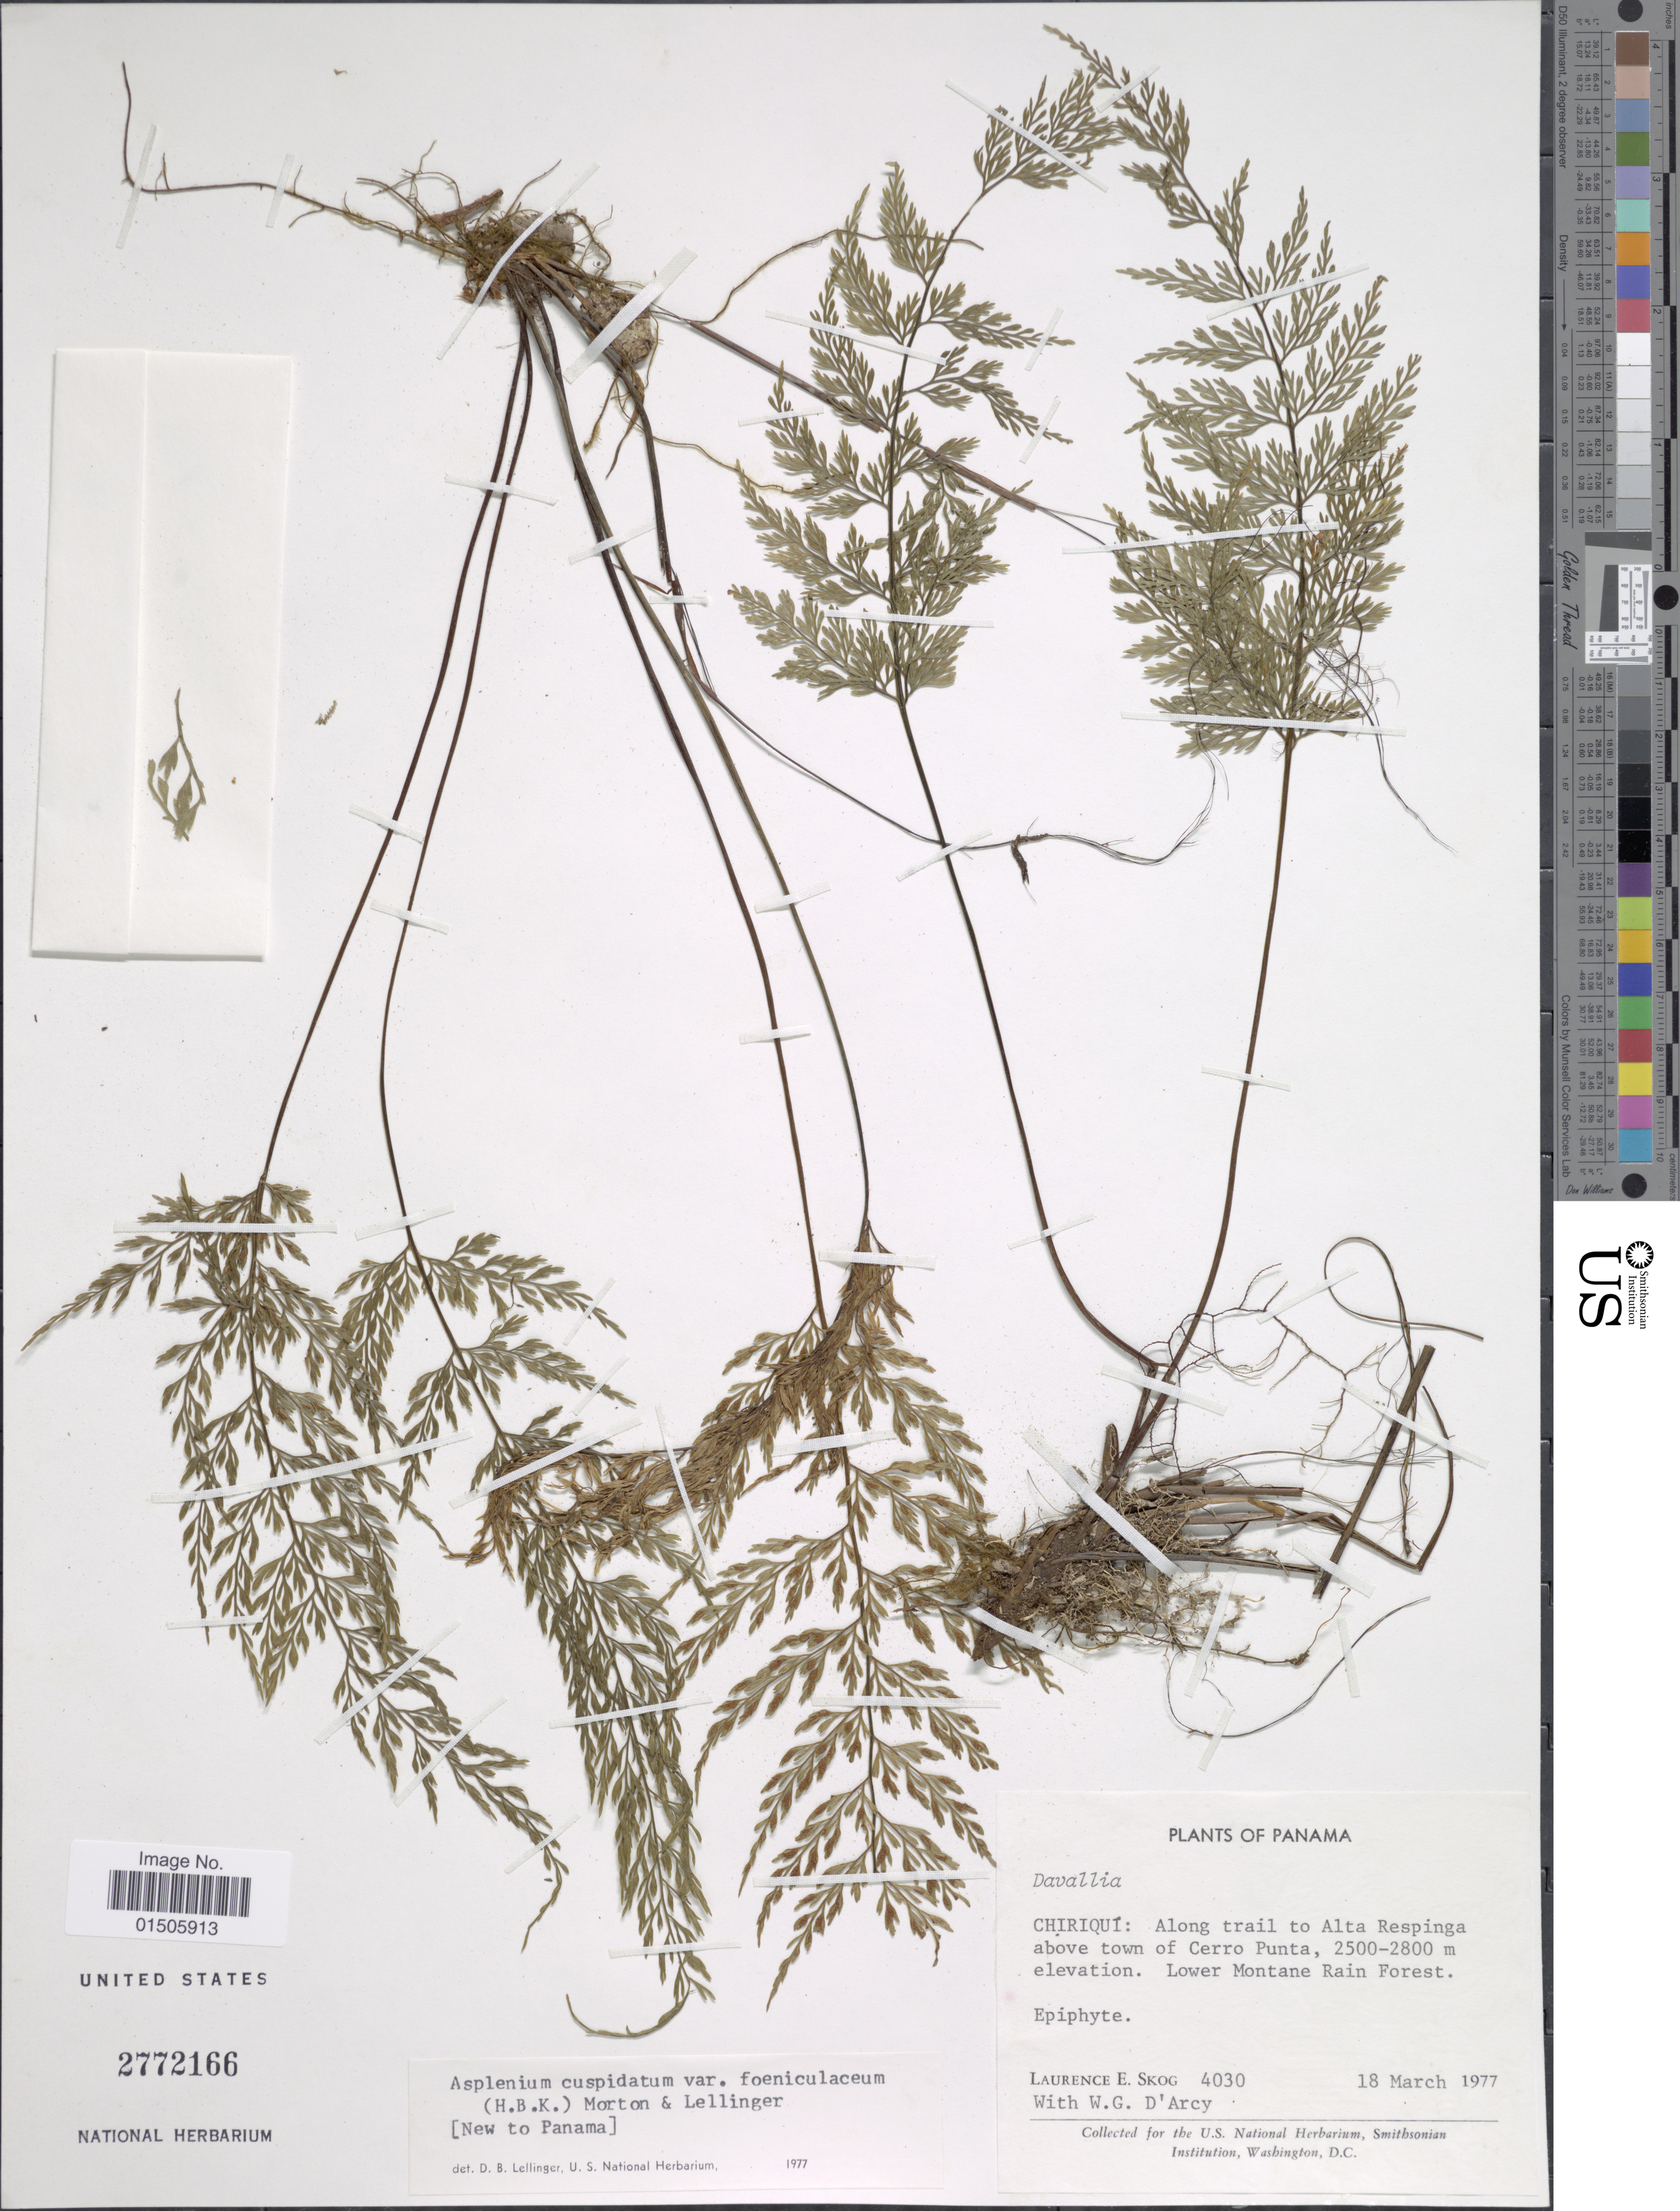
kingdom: Plantae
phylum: Tracheophyta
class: Polypodiopsida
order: Polypodiales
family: Aspleniaceae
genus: Asplenium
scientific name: Asplenium cuspidatum var. foeniculaceum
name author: (Kunth) C.V. Morton & Lellinger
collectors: L. E. Skog & W. G. D'Arcy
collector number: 4030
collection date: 1977-03-18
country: Panama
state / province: Chiriqui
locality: Along trail to Alta Respinga above town of Cerro Punta, Lower Montane Rain Forest, Epiphyte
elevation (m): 2500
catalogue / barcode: US 2772166